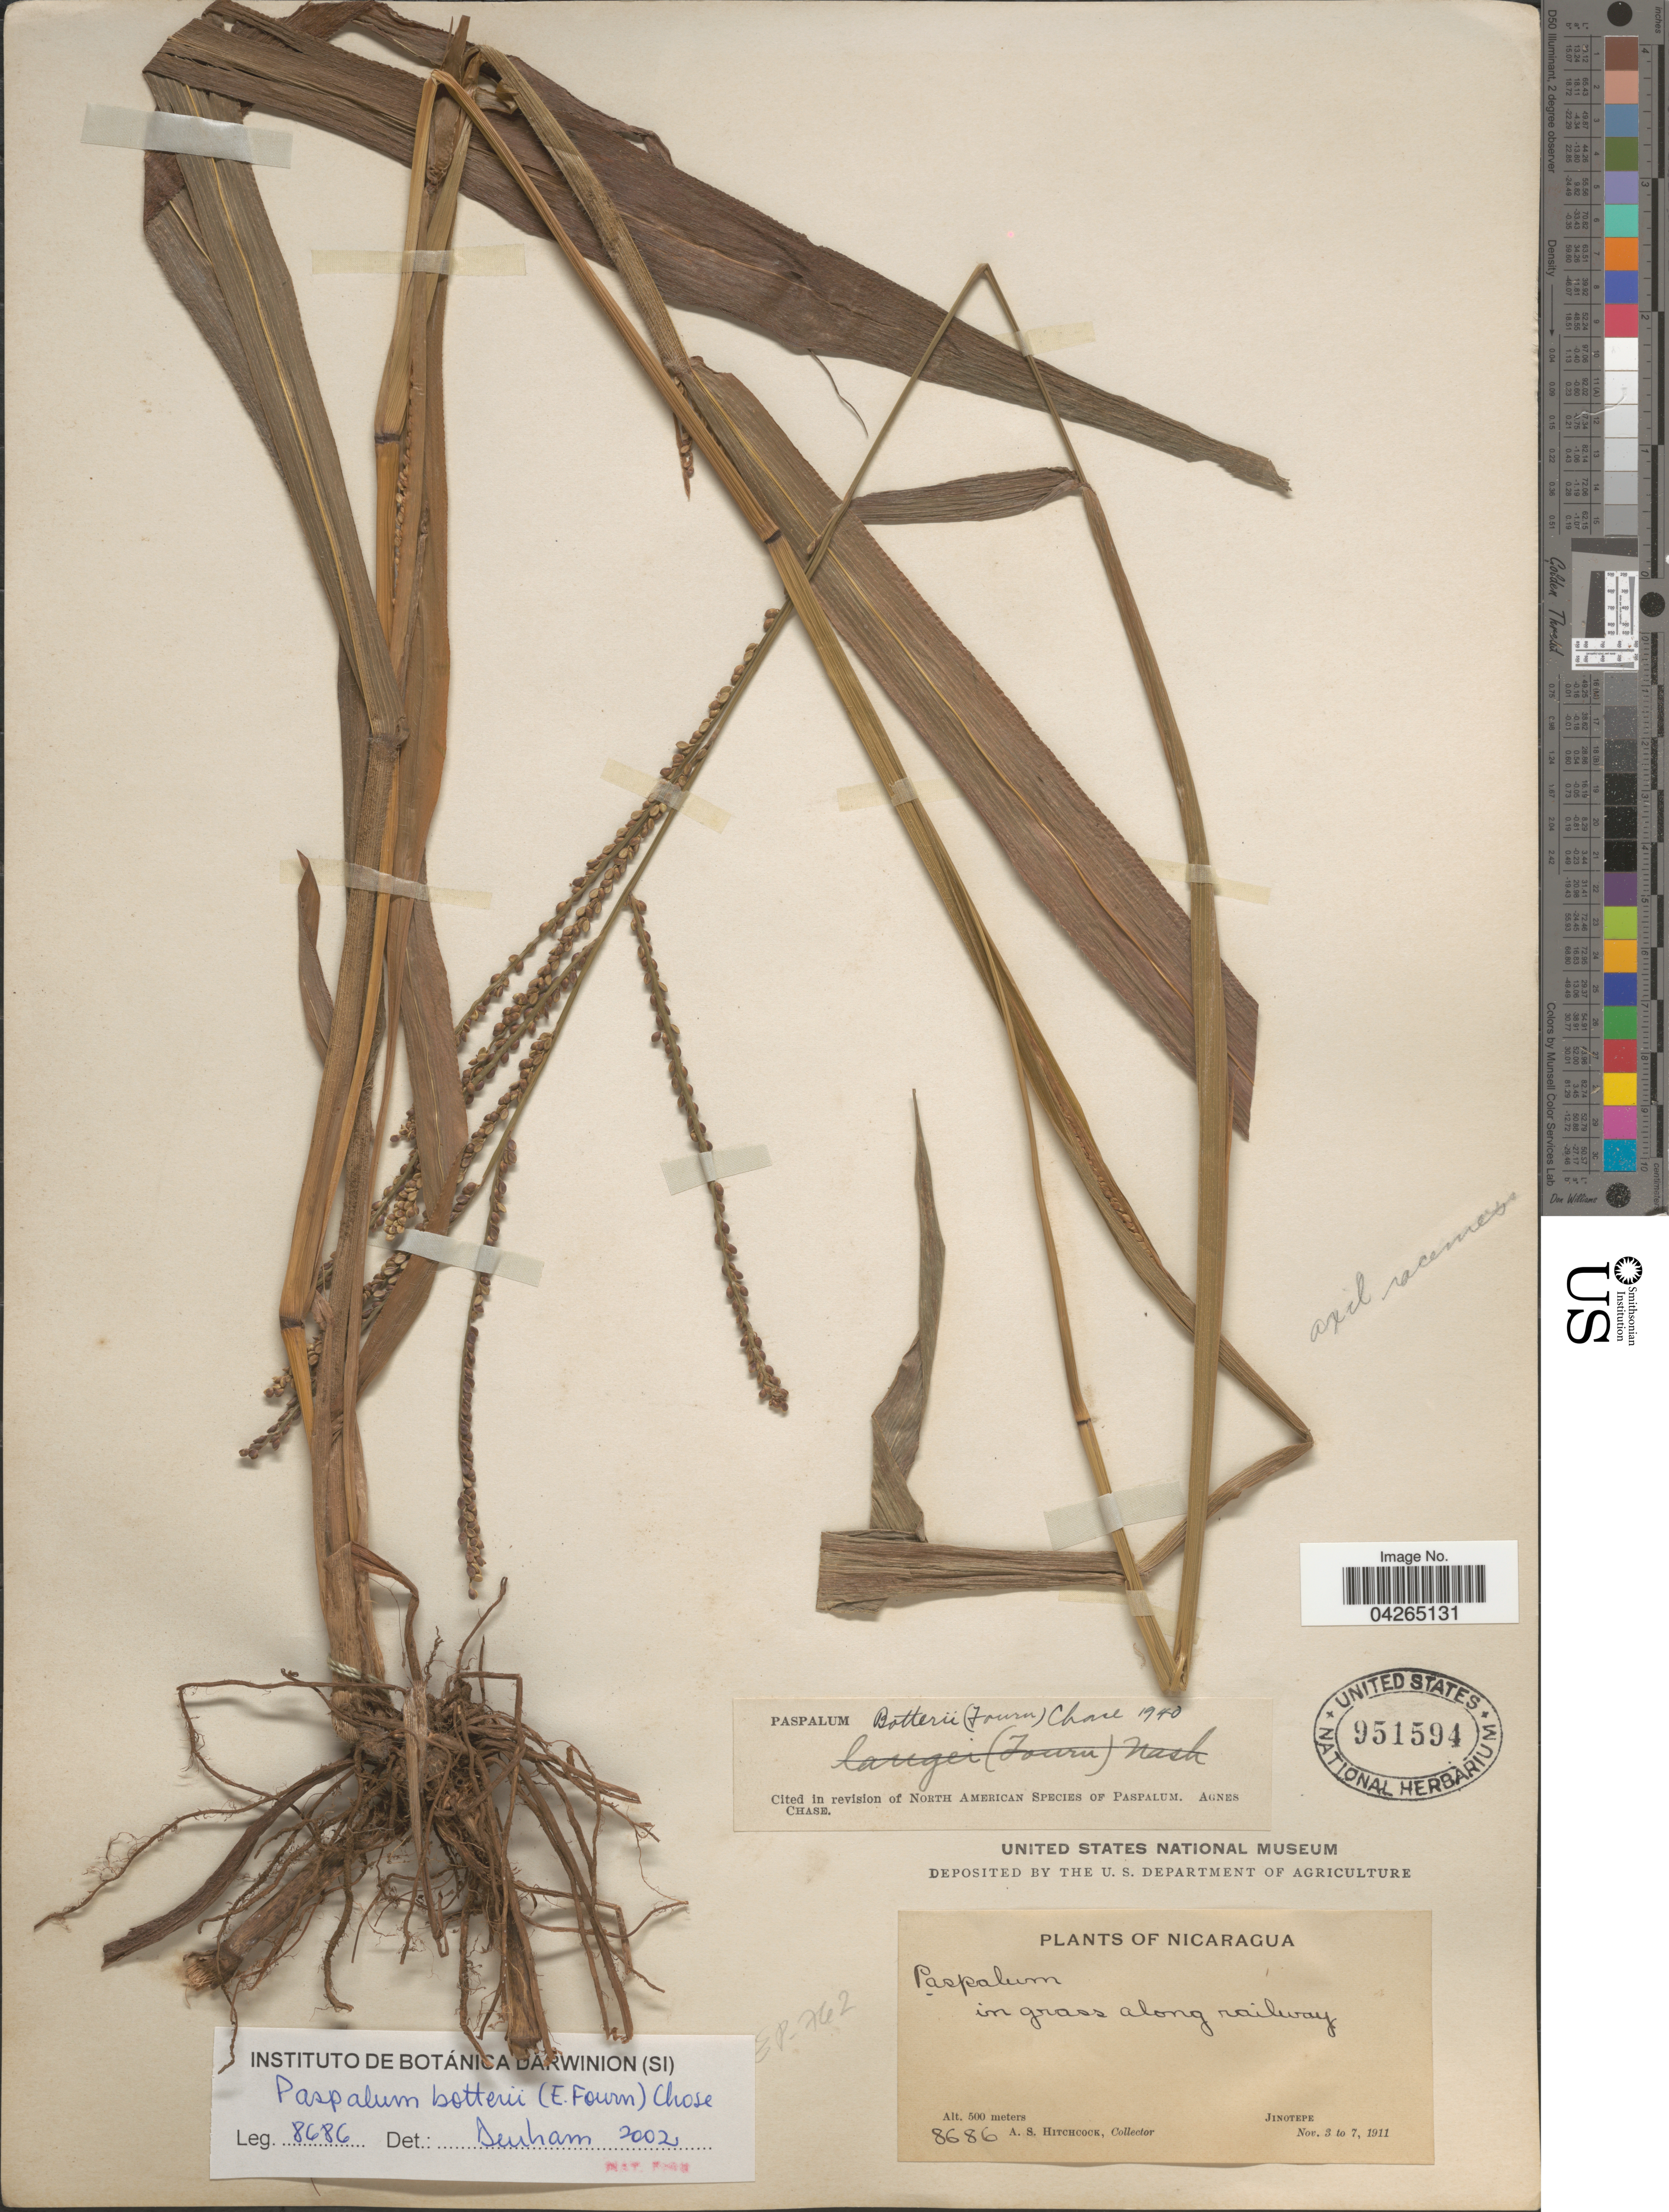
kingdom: Plantae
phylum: Tracheophyta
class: Liliopsida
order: Poales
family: Poaceae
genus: Paspalum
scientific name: Paspalum botterii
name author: (E. Fourn.) Chase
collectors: A. S. Hitchcock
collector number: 8686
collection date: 1911-11-03/1911-11-07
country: Nicaragua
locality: Jinotepe.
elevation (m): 500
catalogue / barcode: US 951594